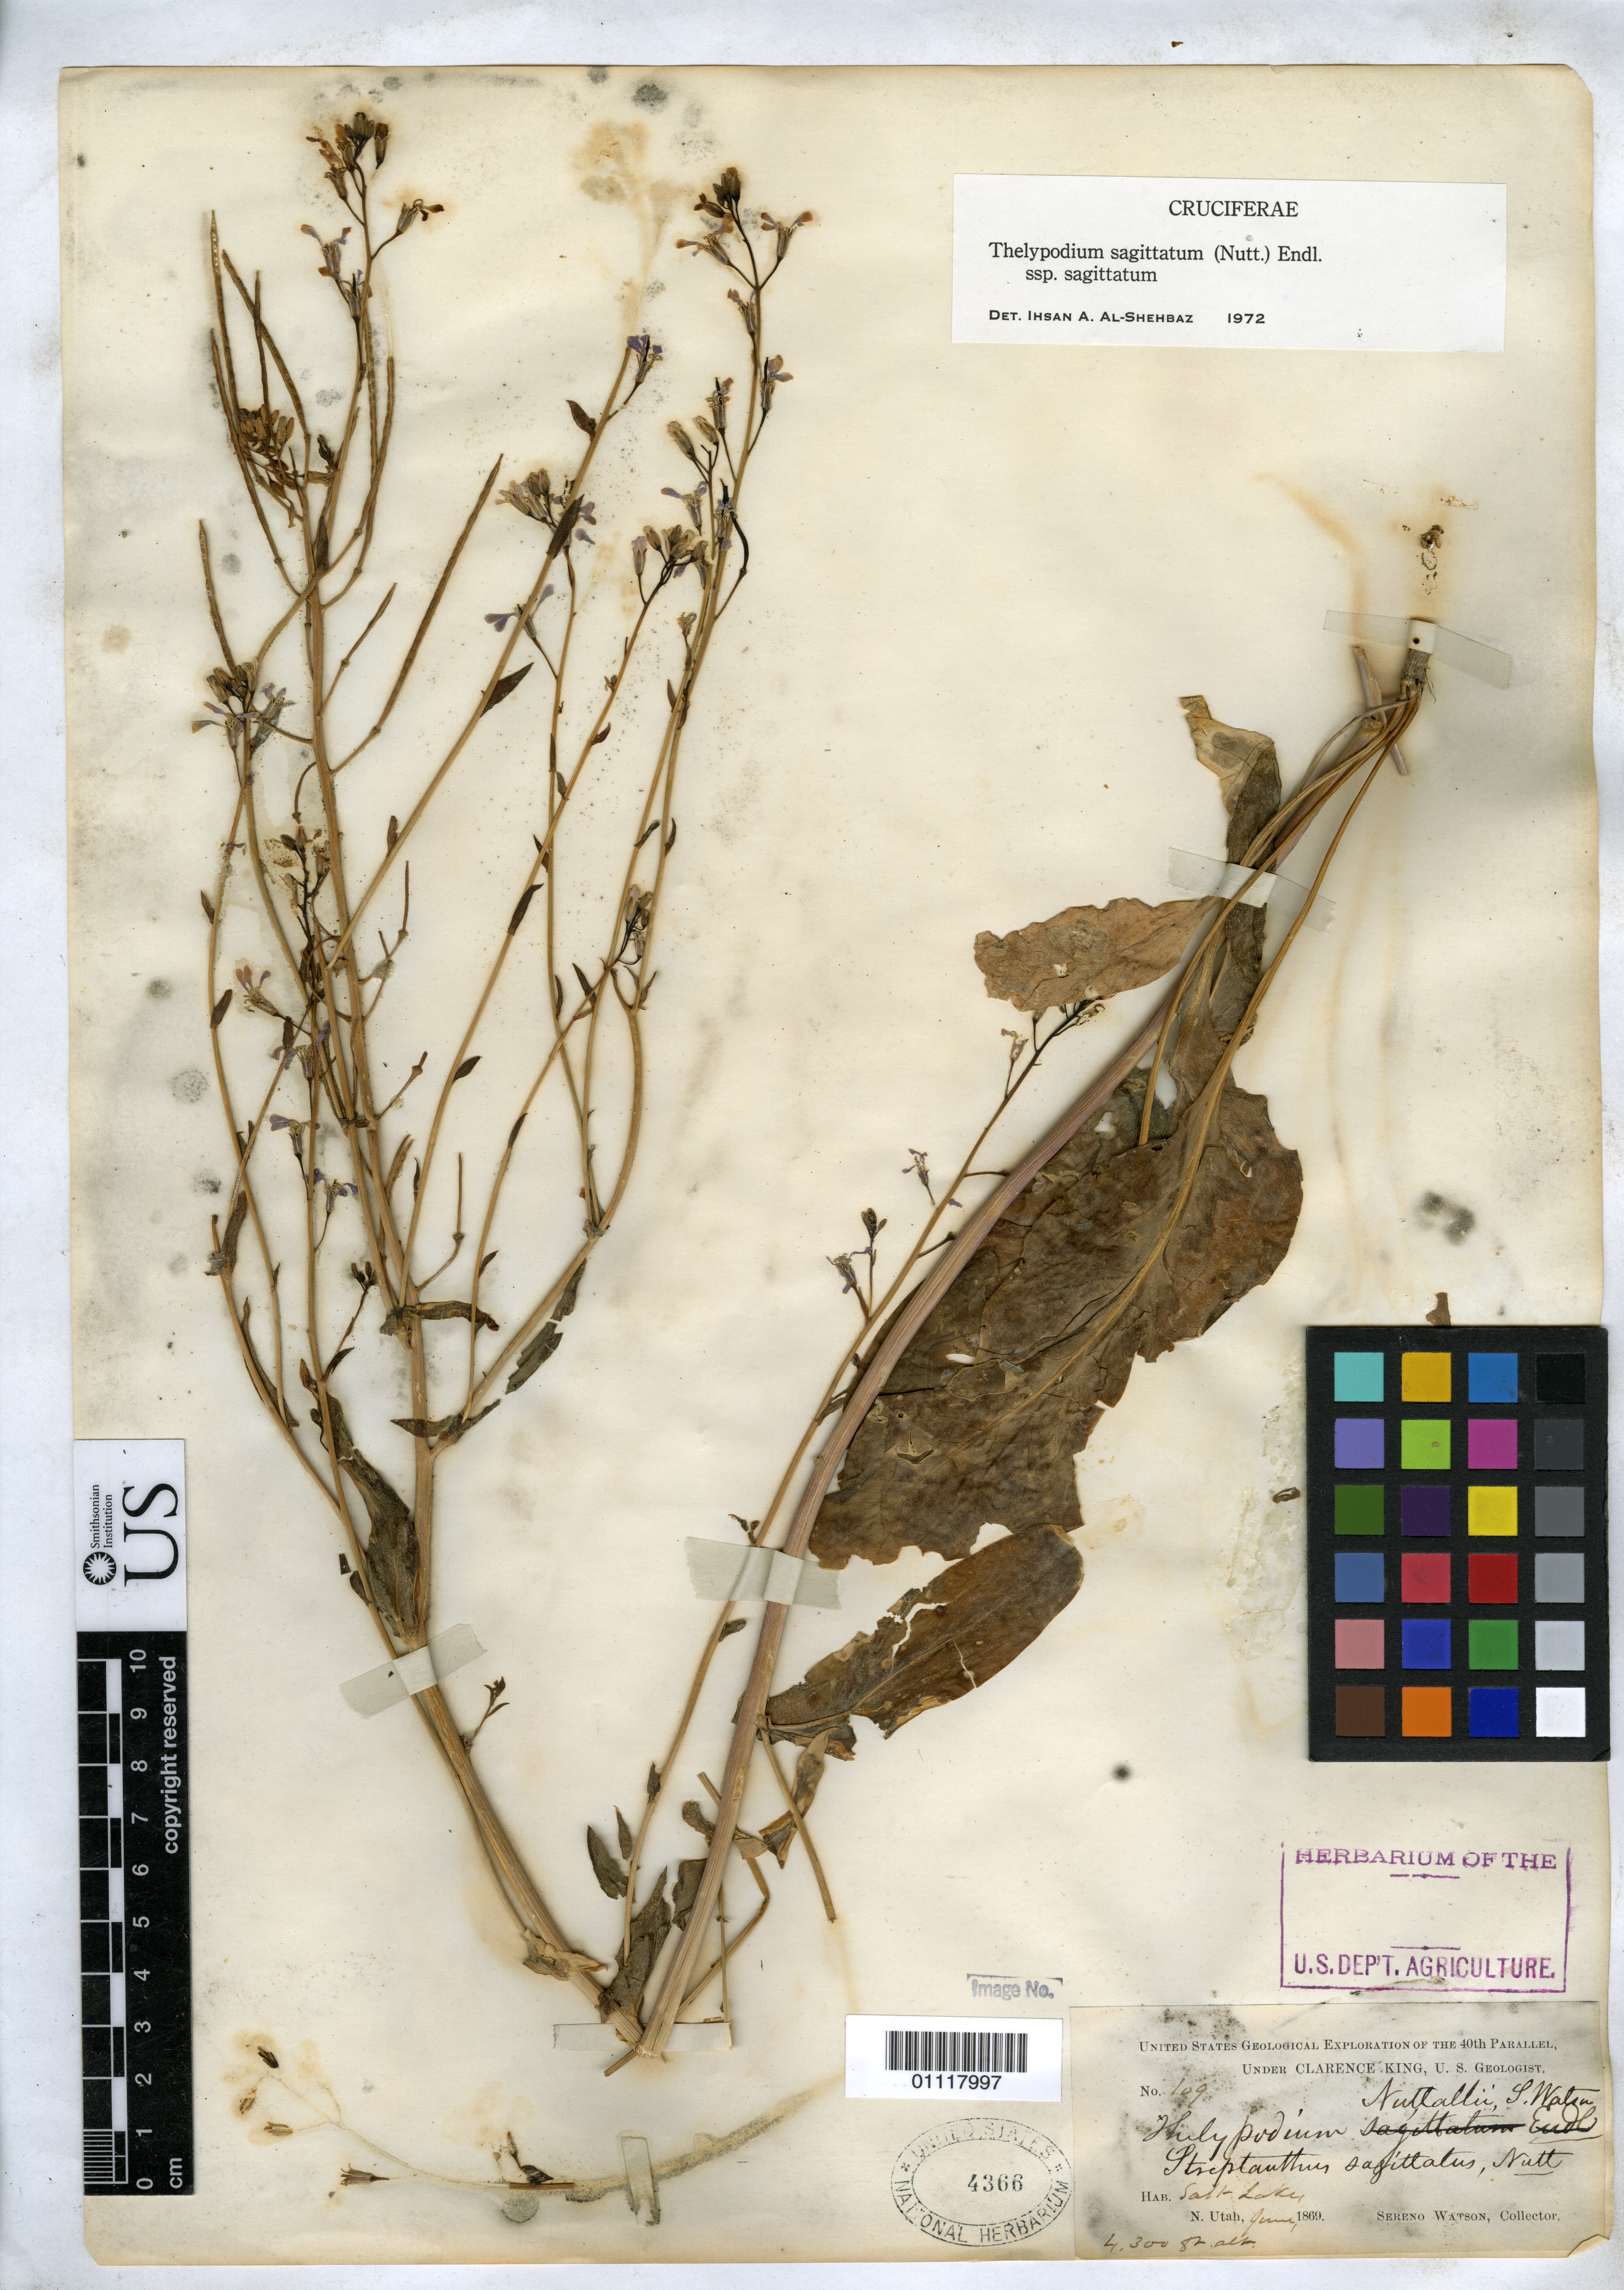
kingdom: Plantae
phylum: Tracheophyta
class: Magnoliopsida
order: Brassicales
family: Brassicaceae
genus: Thelypodium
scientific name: Thelypodium sagittatum subsp. sagittatum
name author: (Nutt.) Endl.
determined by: Al-Shehbaz, I. A., (MO), Missouri Botanical Garden (UNITED STATES)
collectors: S. Watson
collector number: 109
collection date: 1869-06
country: United States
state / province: Utah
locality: Salt Lake, N. Utah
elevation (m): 1311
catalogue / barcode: US 4366